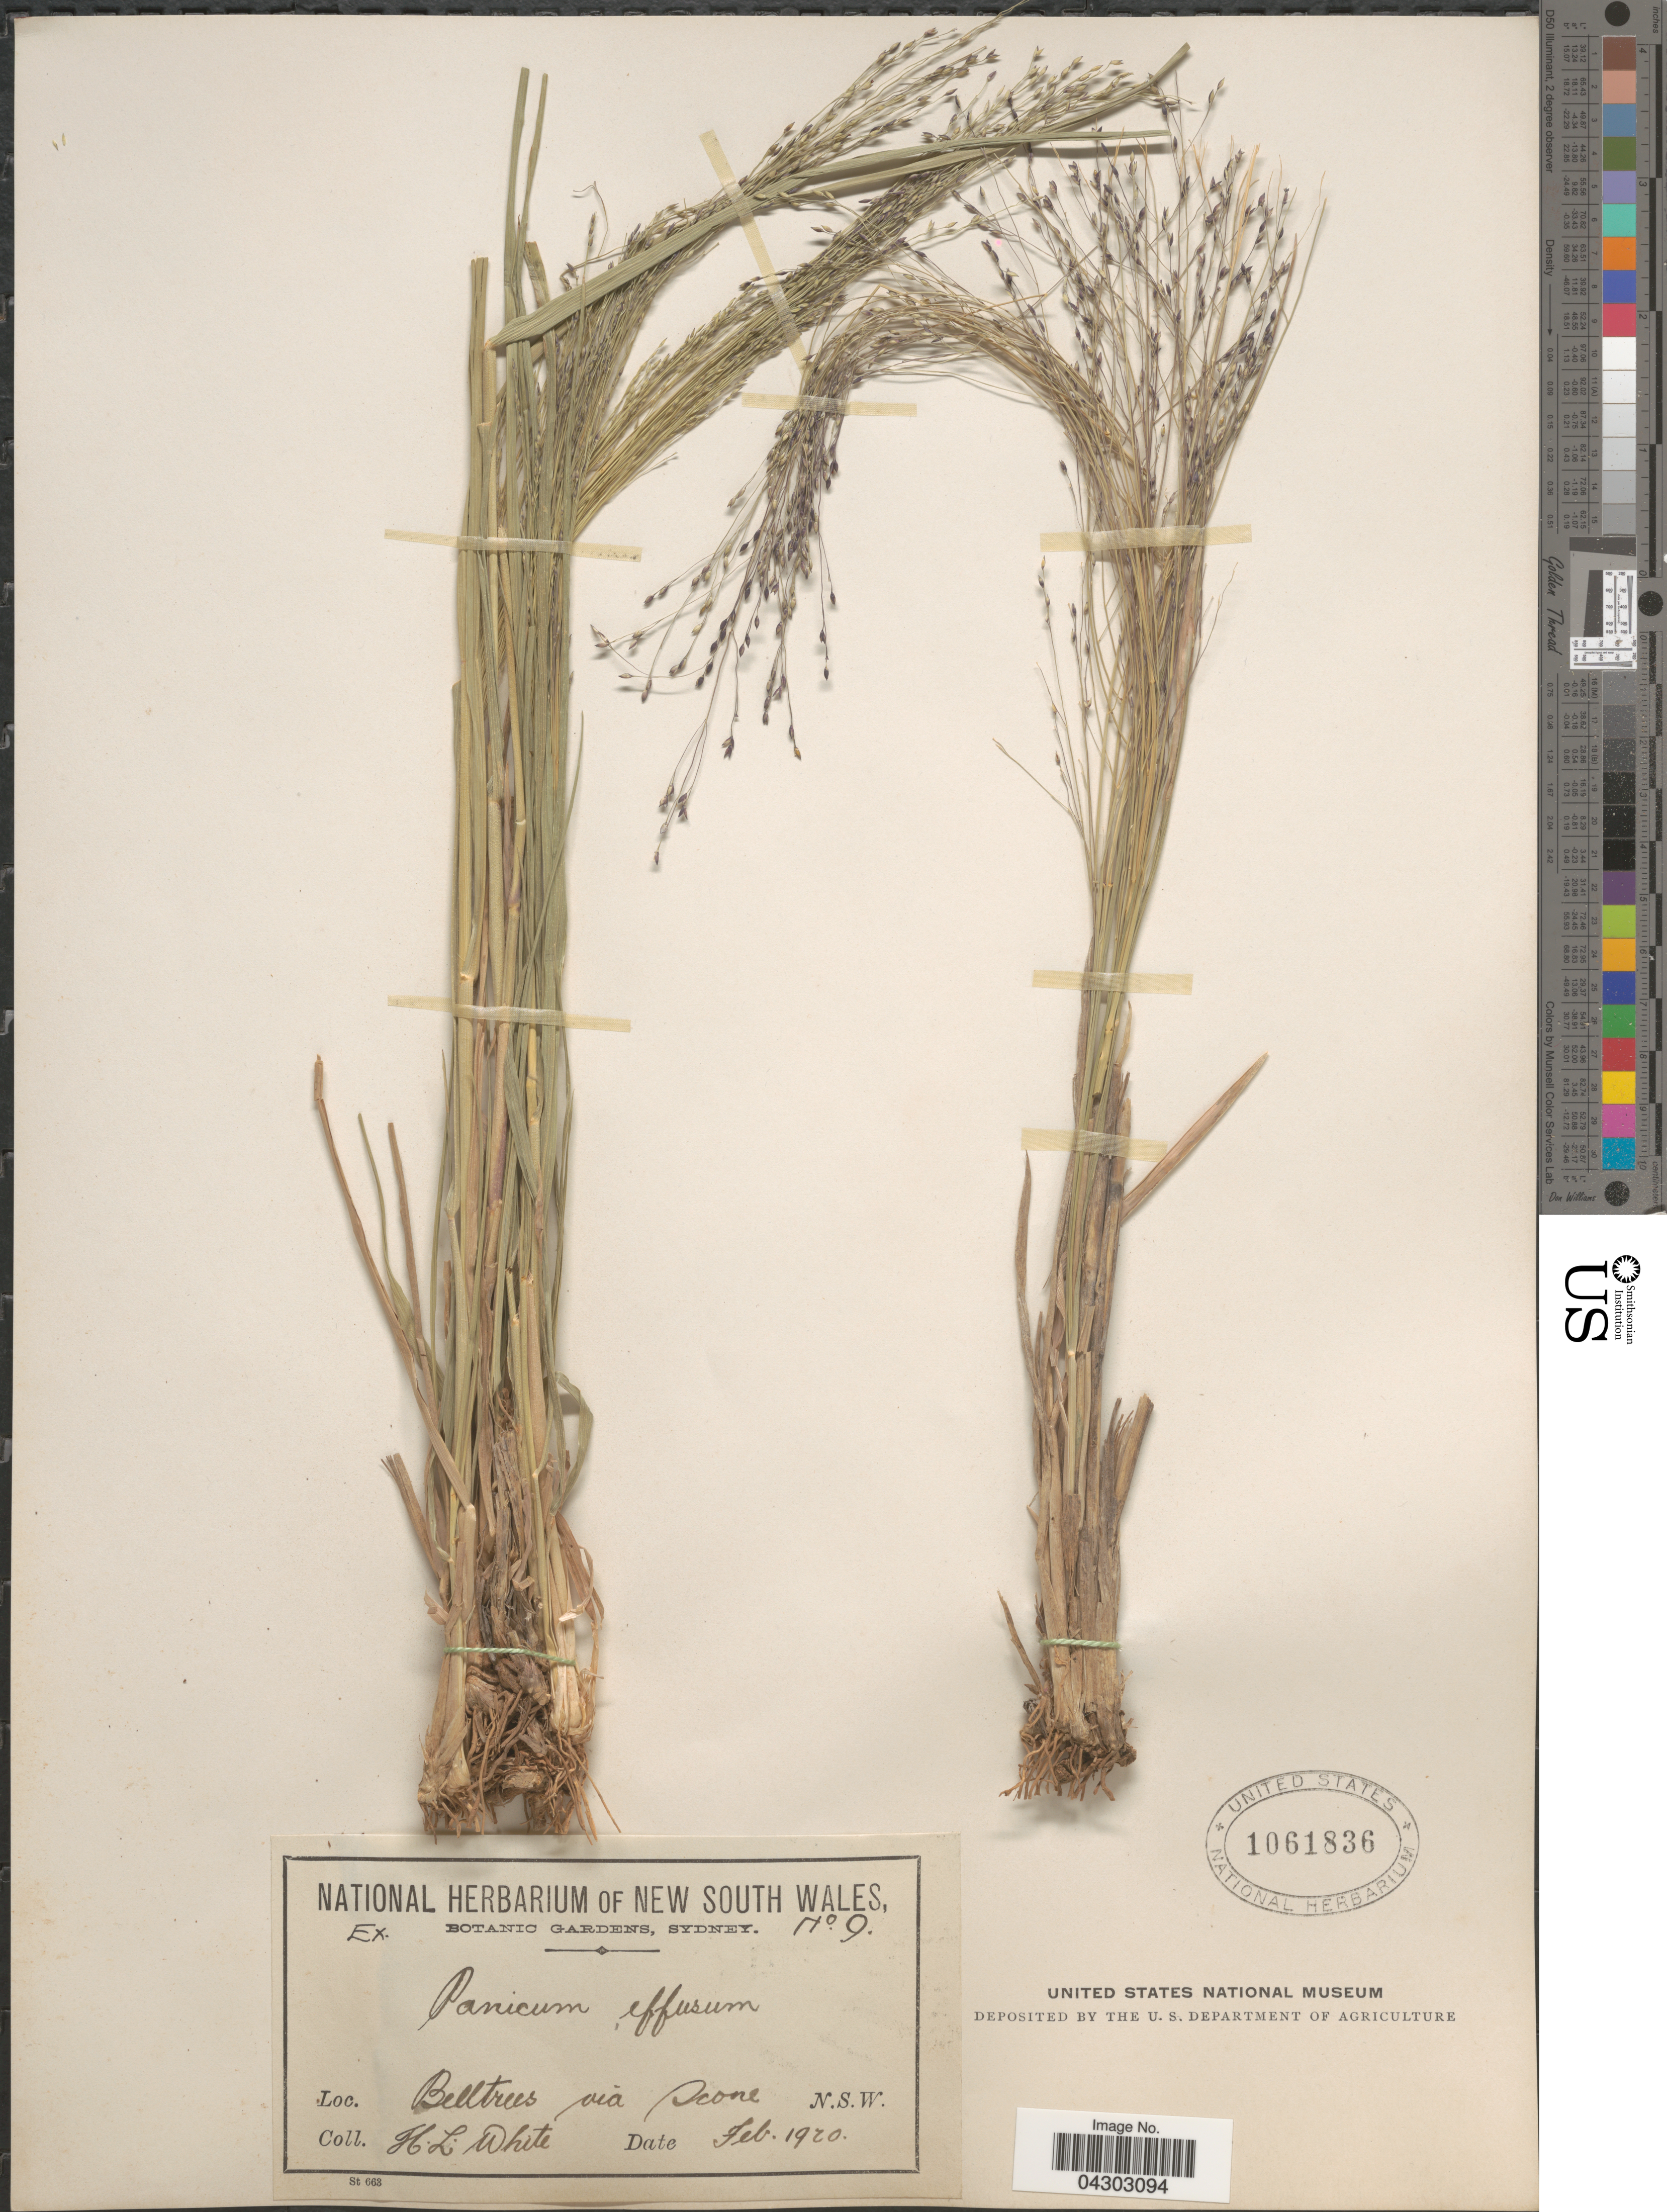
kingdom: Plantae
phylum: Tracheophyta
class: Liliopsida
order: Poales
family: Poaceae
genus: Panicum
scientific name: Panicum effusum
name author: R. Br.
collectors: H. White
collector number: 9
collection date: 1920-02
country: Australia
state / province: New South Wales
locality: Belltree via Scone.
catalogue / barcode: US 1061836